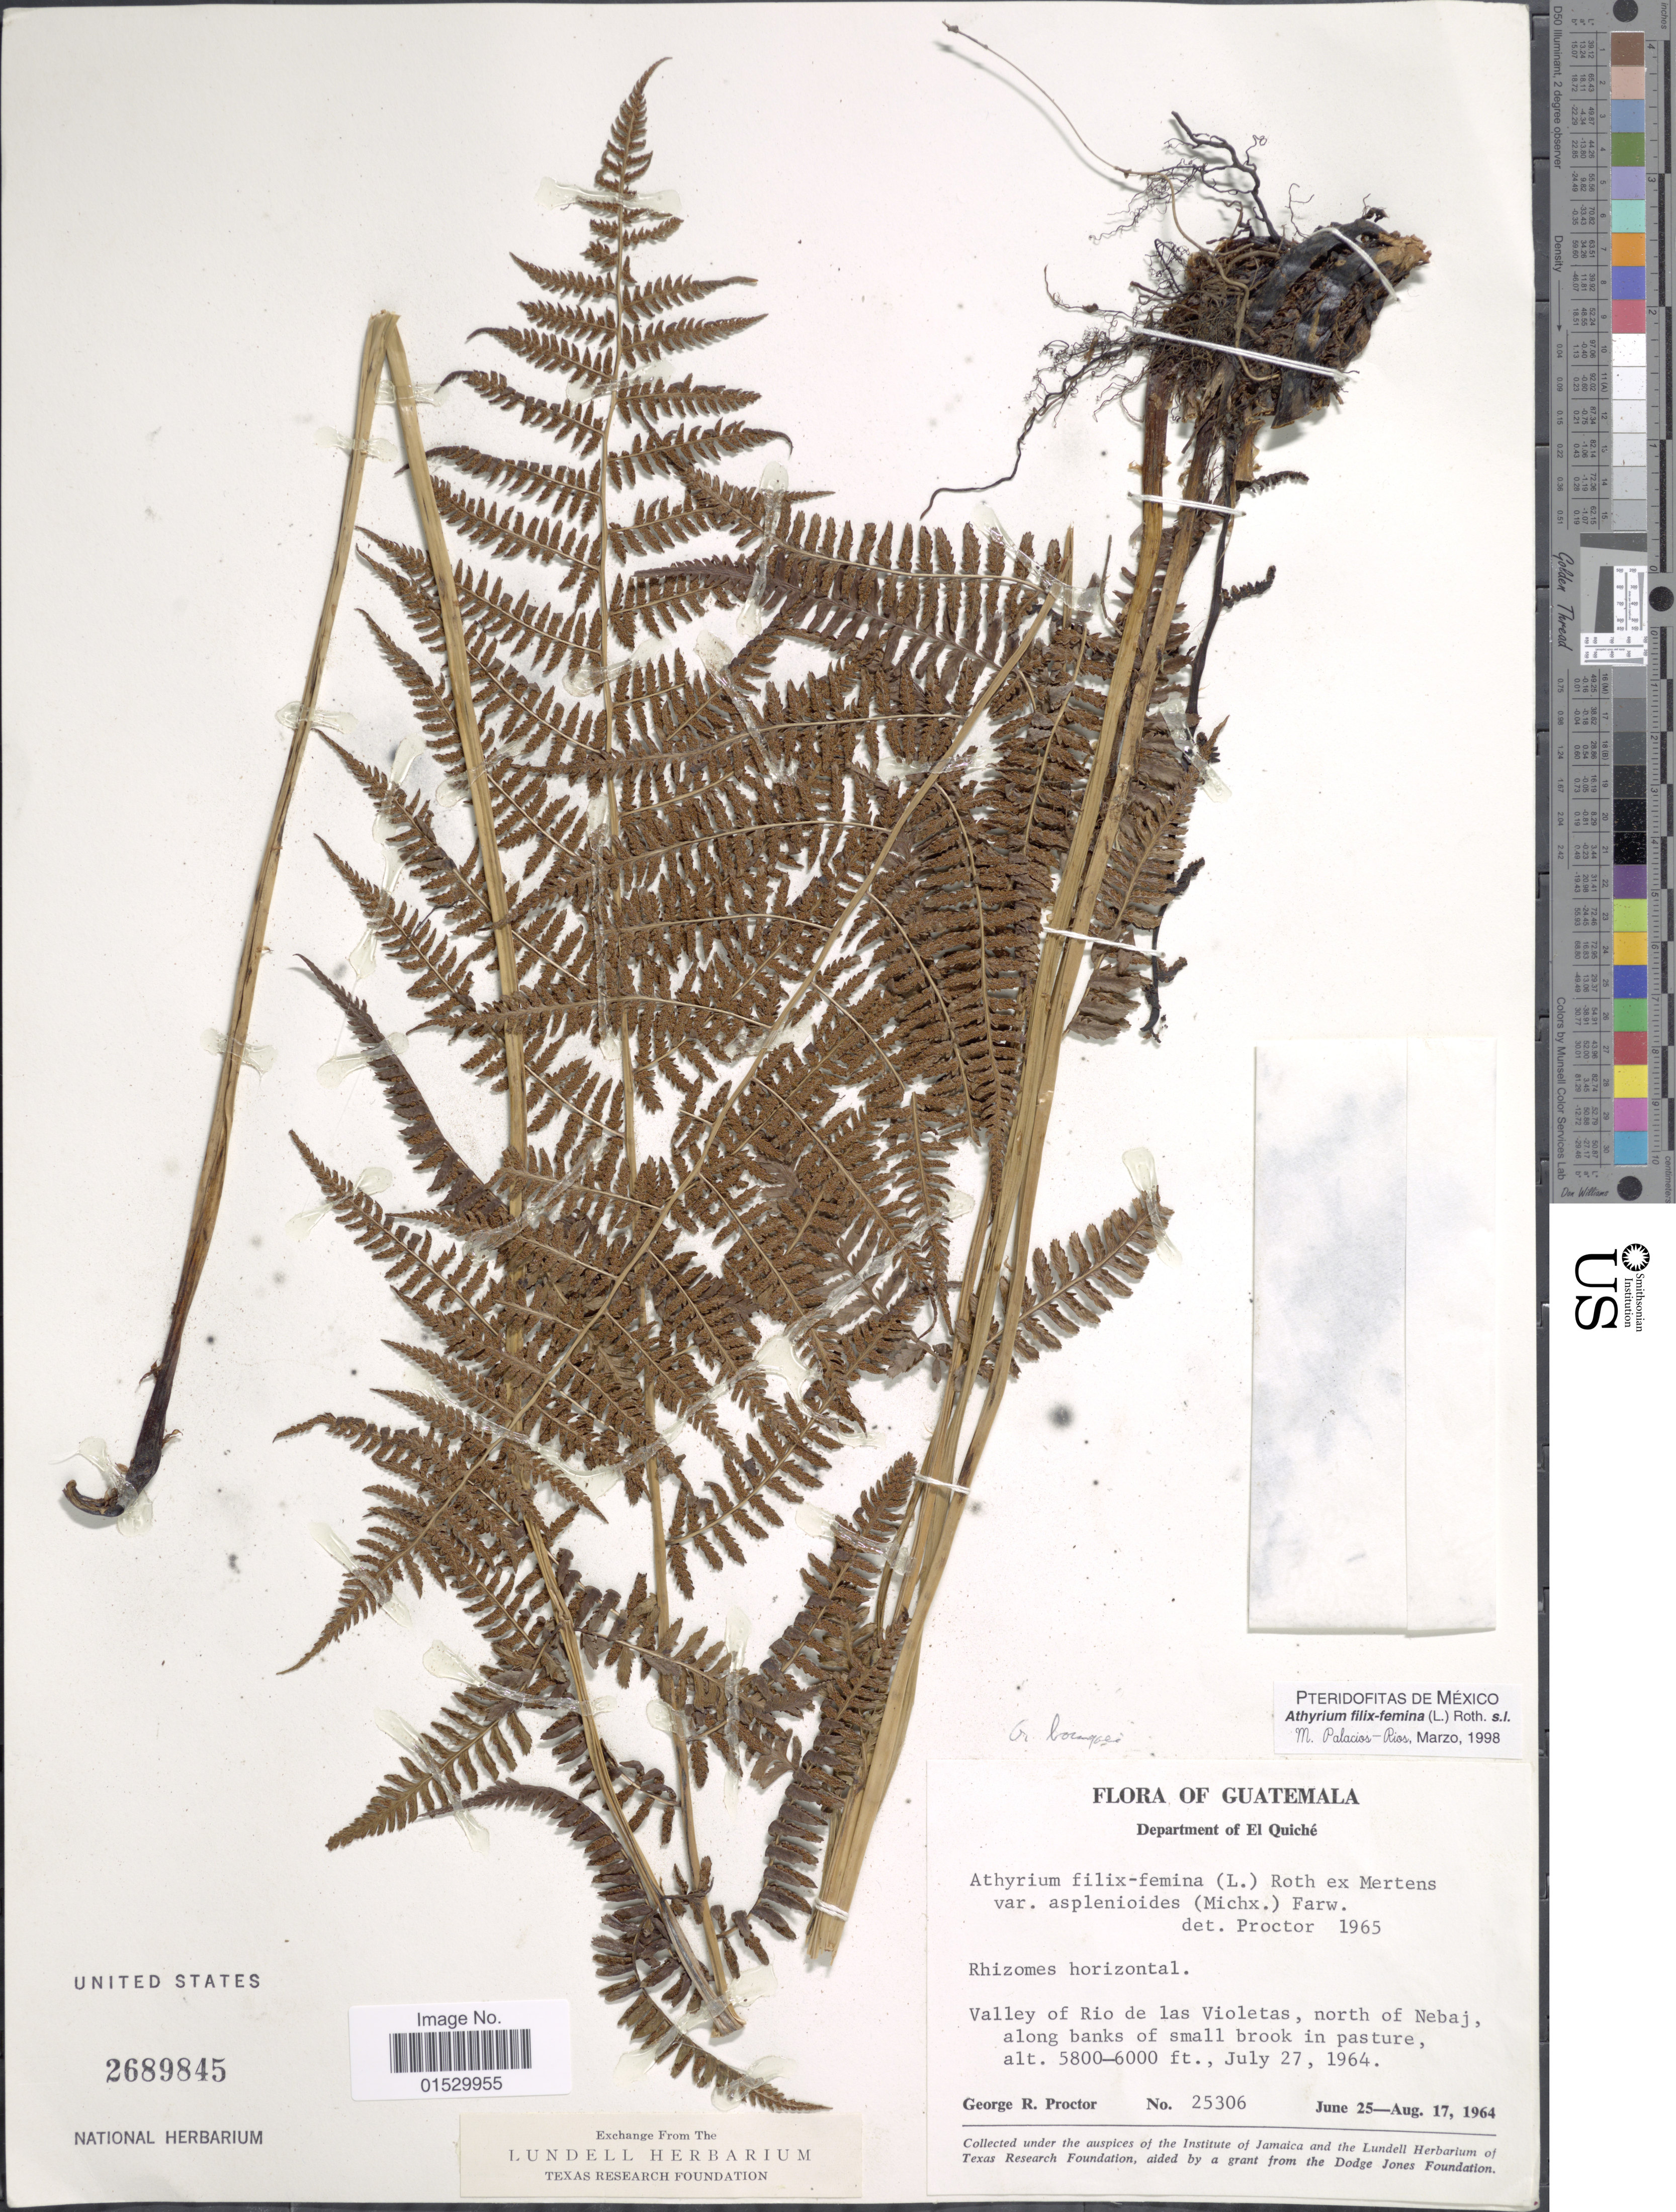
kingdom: Plantae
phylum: Tracheophyta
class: Polypodiopsida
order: Polypodiales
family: Athyriaceae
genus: Athyrium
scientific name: Athyrium bourgeaui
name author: E. Fourn.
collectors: G. R. Proctor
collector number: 25306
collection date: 1964-06-25/1964-08-17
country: Guatemala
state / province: El Quiché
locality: Valley of Rio de las Violetas, north of Nebaj, along banks of small brook in pasture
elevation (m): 1768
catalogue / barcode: US 2689845